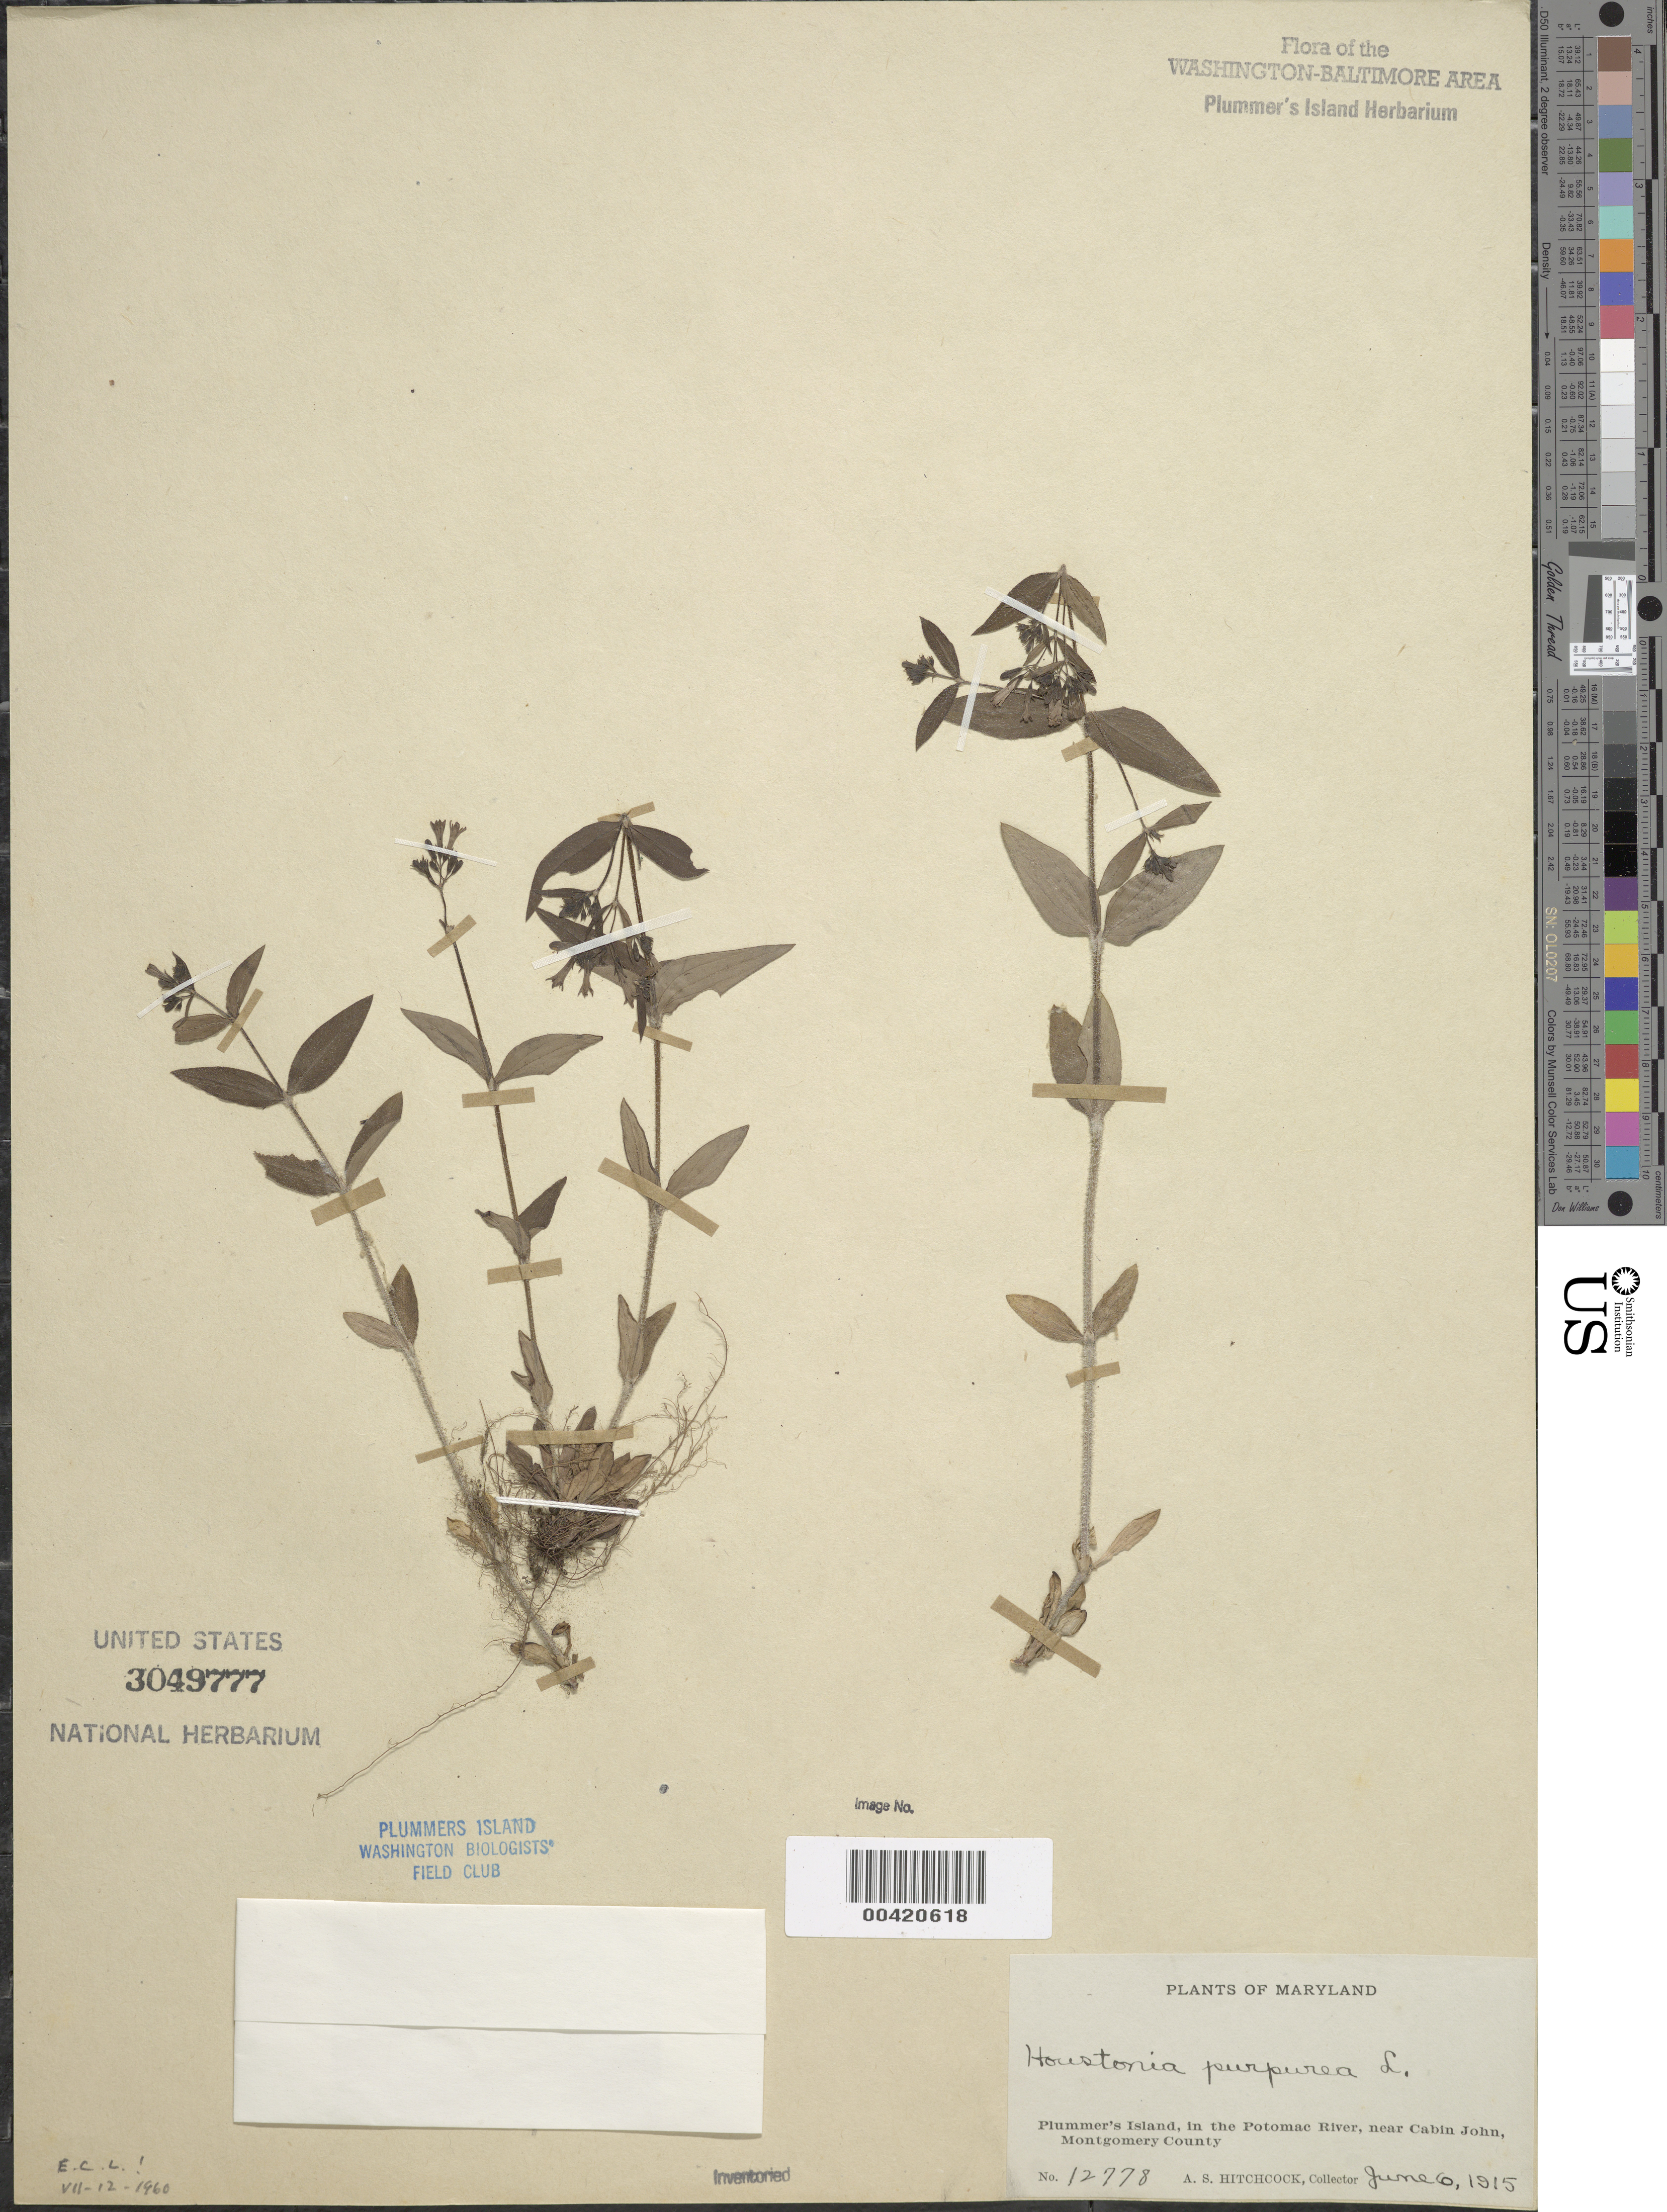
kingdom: Plantae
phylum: Tracheophyta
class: Magnoliopsida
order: Gentianales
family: Rubiaceae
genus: Houstonia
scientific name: Houstonia purpurea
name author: L.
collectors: A. S. Hitchcock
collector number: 12778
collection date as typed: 06 Jun 1915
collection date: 1915-06-06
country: United States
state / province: Maryland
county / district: Montgomery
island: Plummers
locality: Plummer's Island C. & O. Canal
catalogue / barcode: US 3049777